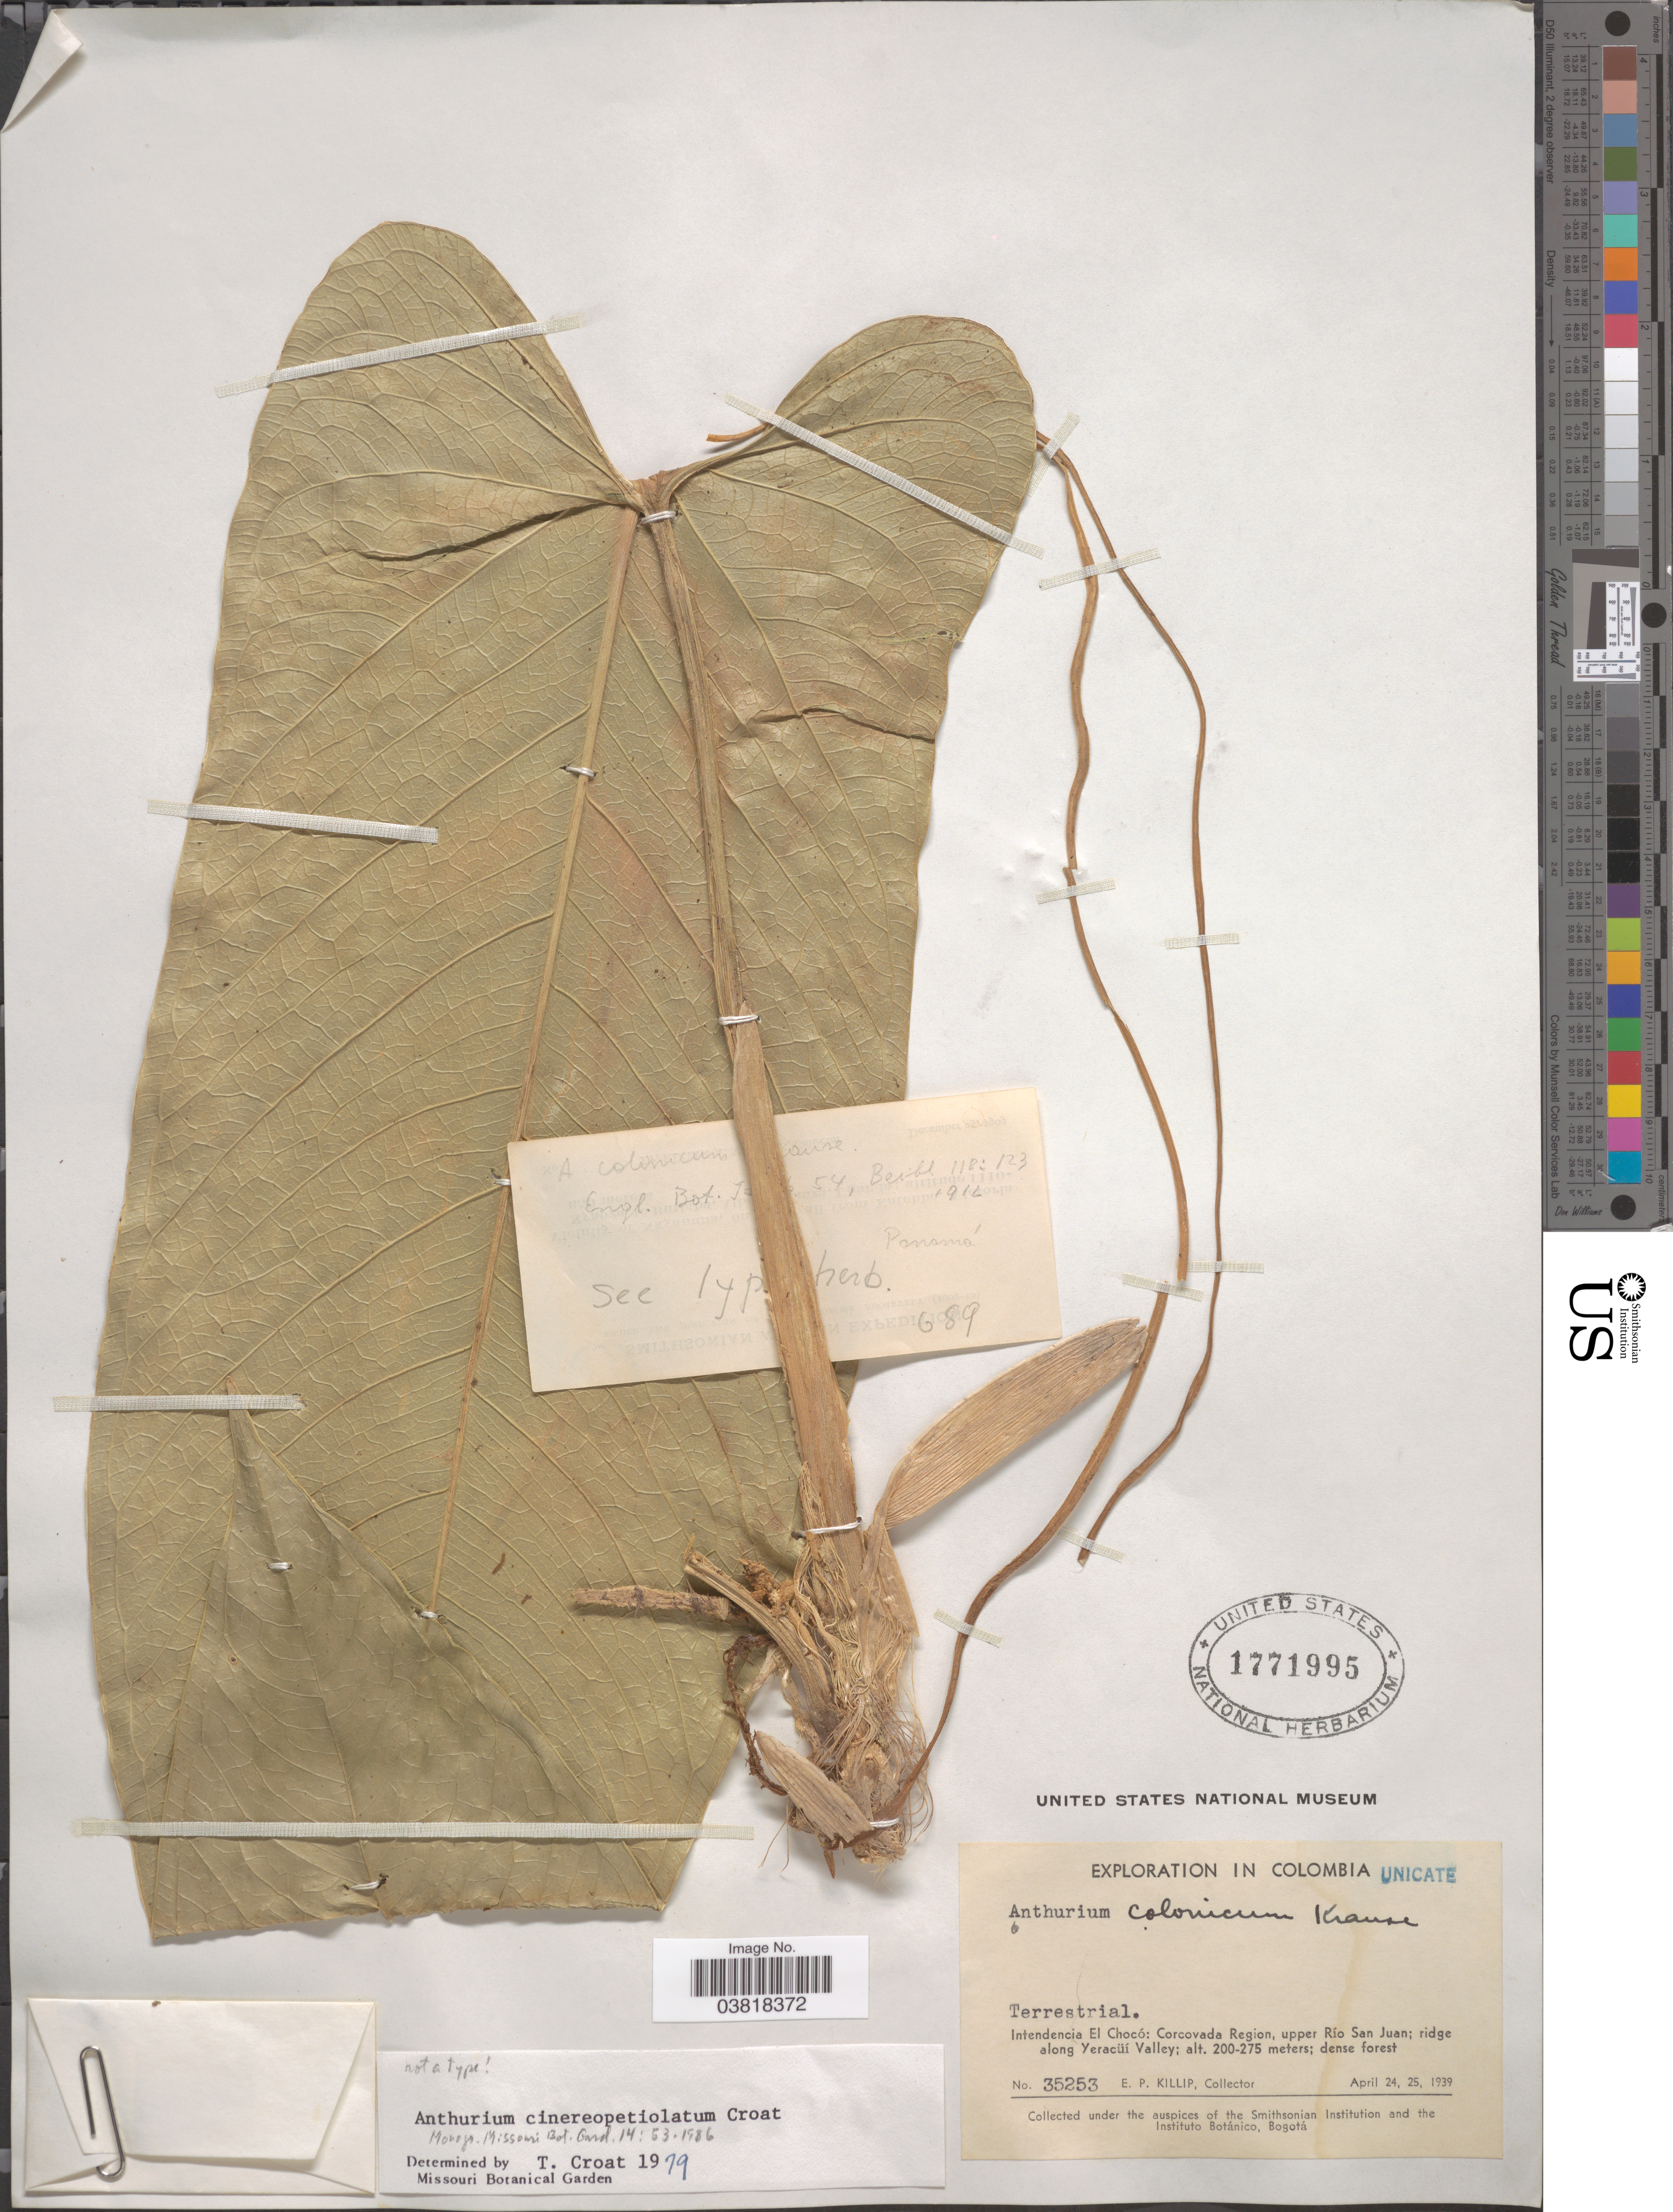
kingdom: Plantae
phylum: Tracheophyta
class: Liliopsida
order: Alismatales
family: Araceae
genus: Anthurium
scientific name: Anthurium cinereopetiolatum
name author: Croat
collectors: E. P. Killip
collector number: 35253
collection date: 1939-04-24/1939-04-25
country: Colombia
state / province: Chocó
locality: Intendencia El Chocó: Corcovada Region, upper Río San Juan; ridge along Yeracüí Valley.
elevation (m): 200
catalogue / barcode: US 1771995